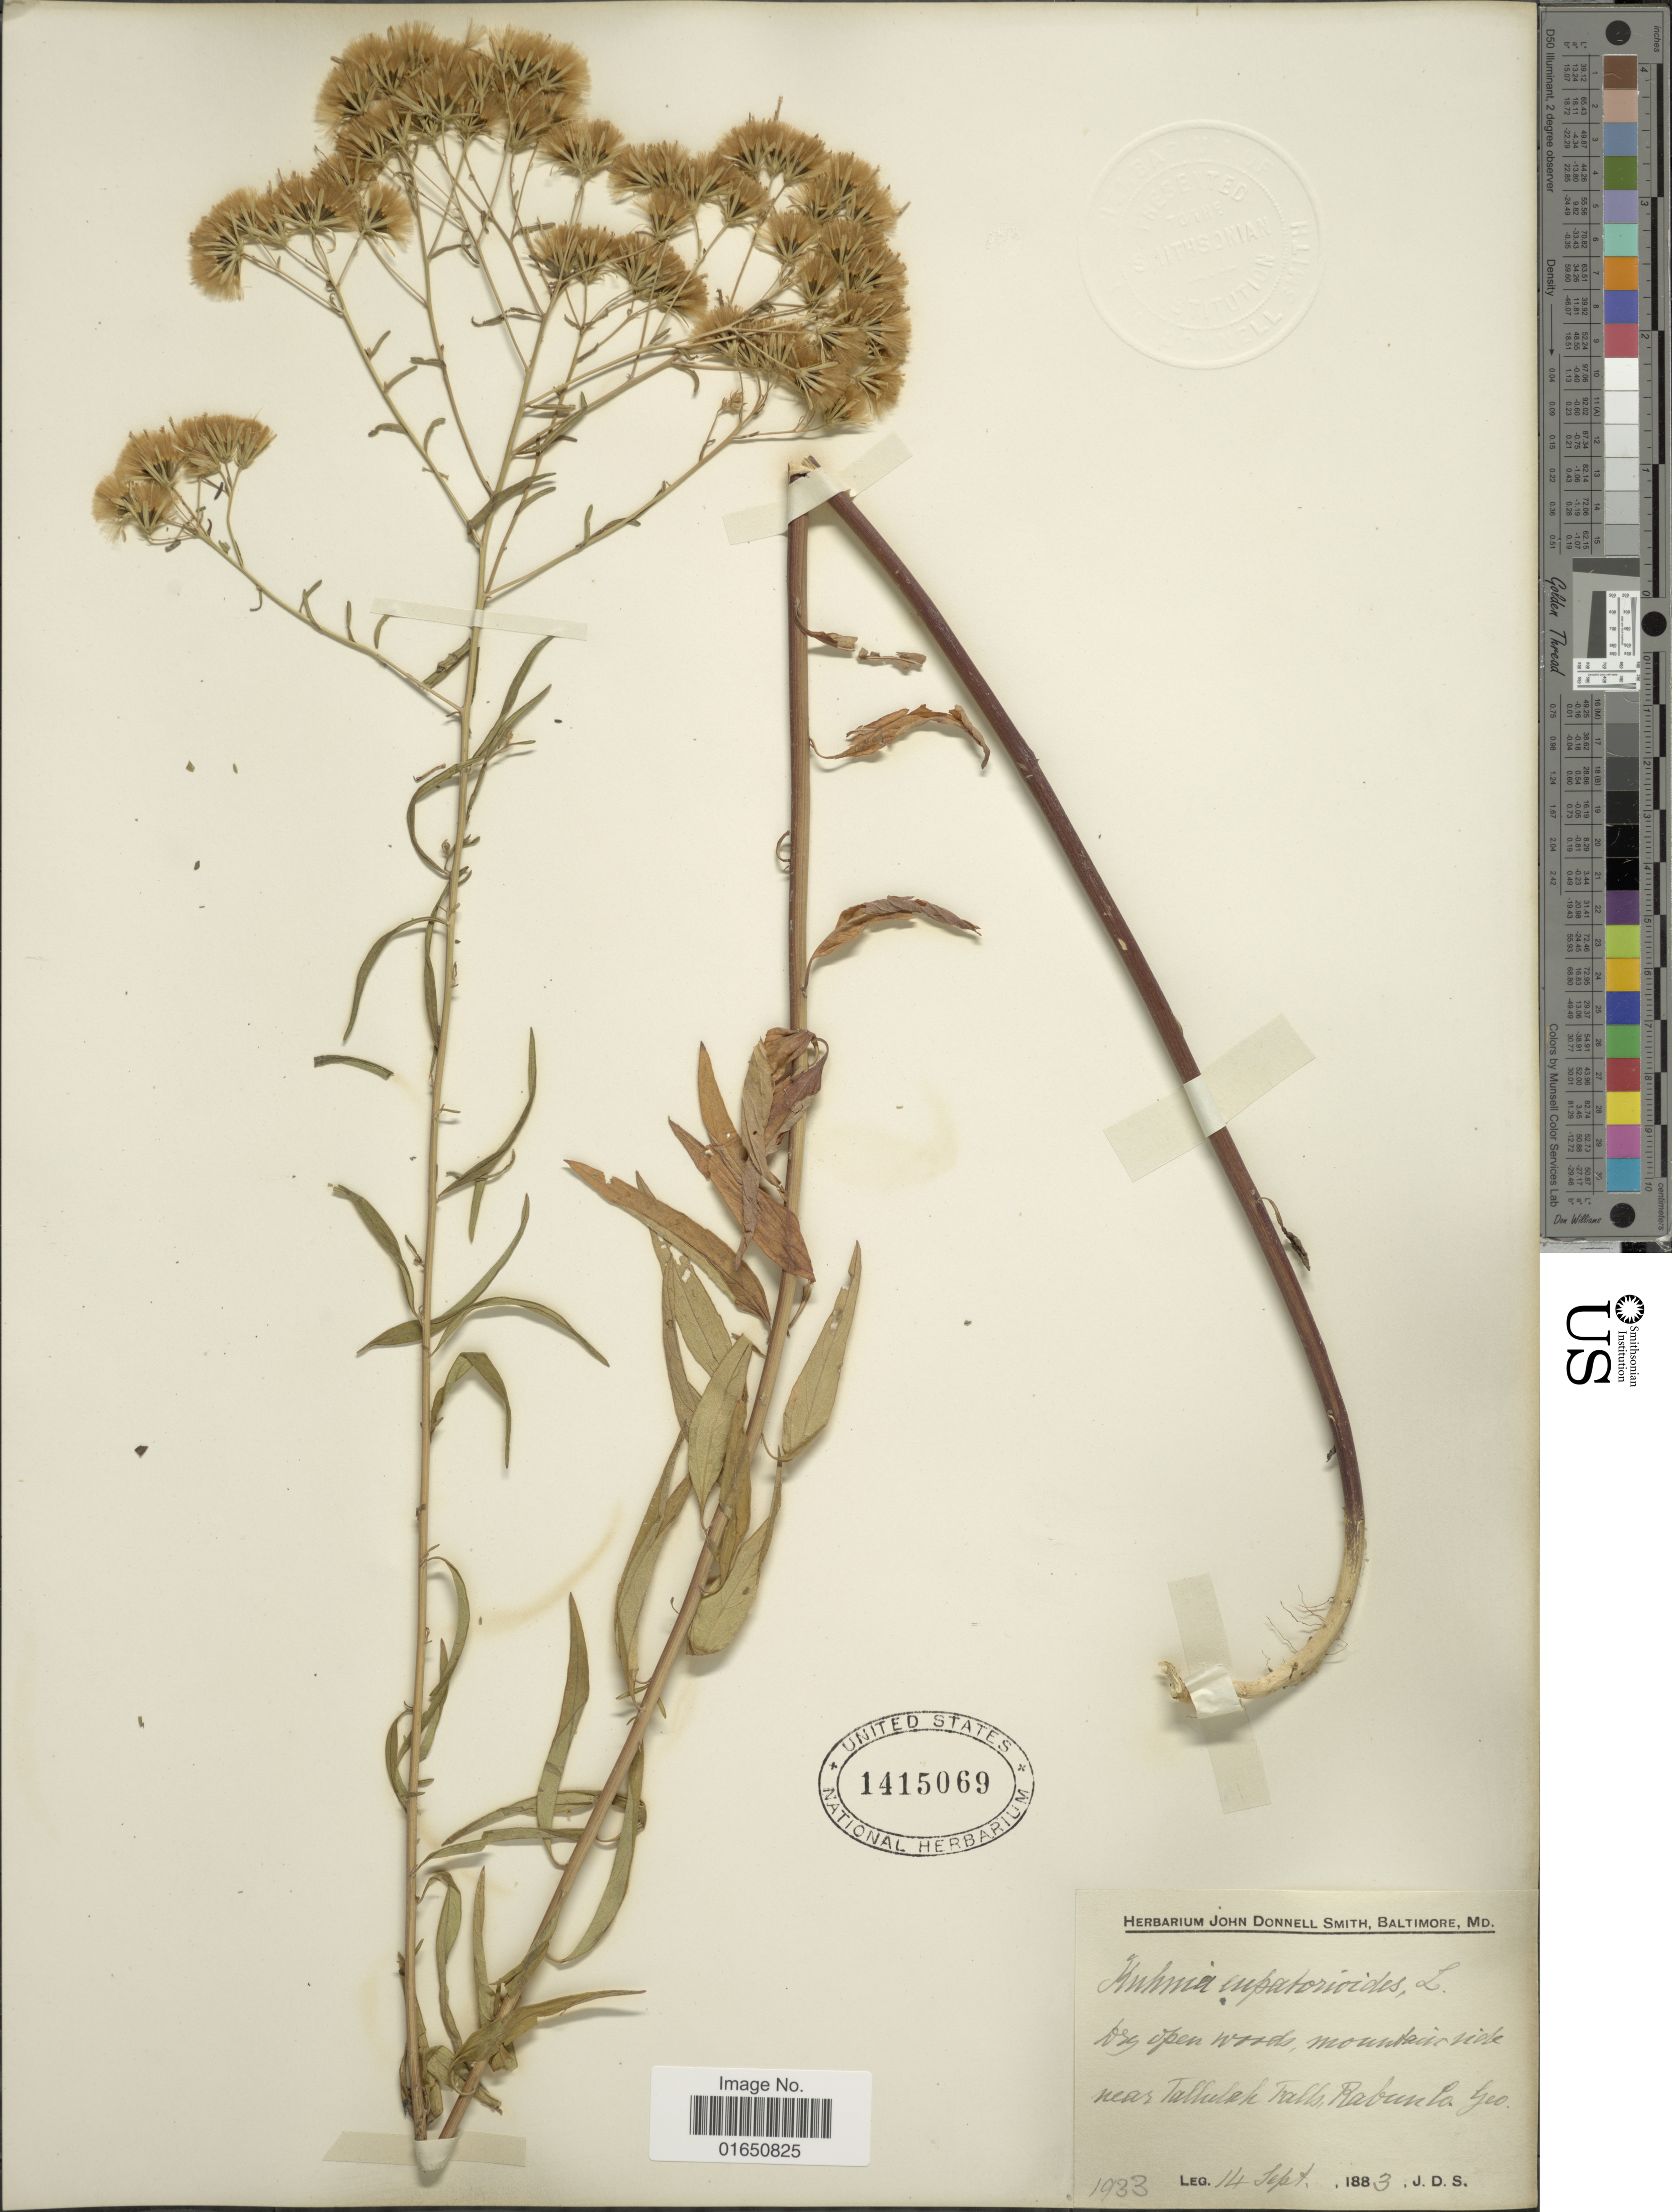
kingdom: Plantae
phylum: Tracheophyta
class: Magnoliopsida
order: Asterales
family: Asteraceae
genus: Brickellia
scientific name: Brickellia eupatorioides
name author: (L.) Shinners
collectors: J. Donnell Smith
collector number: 1933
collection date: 1883-09-14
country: United States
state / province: Georgia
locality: Mountain side, near Tallulah Falls, Rabunla Geo.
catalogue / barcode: US 1415069